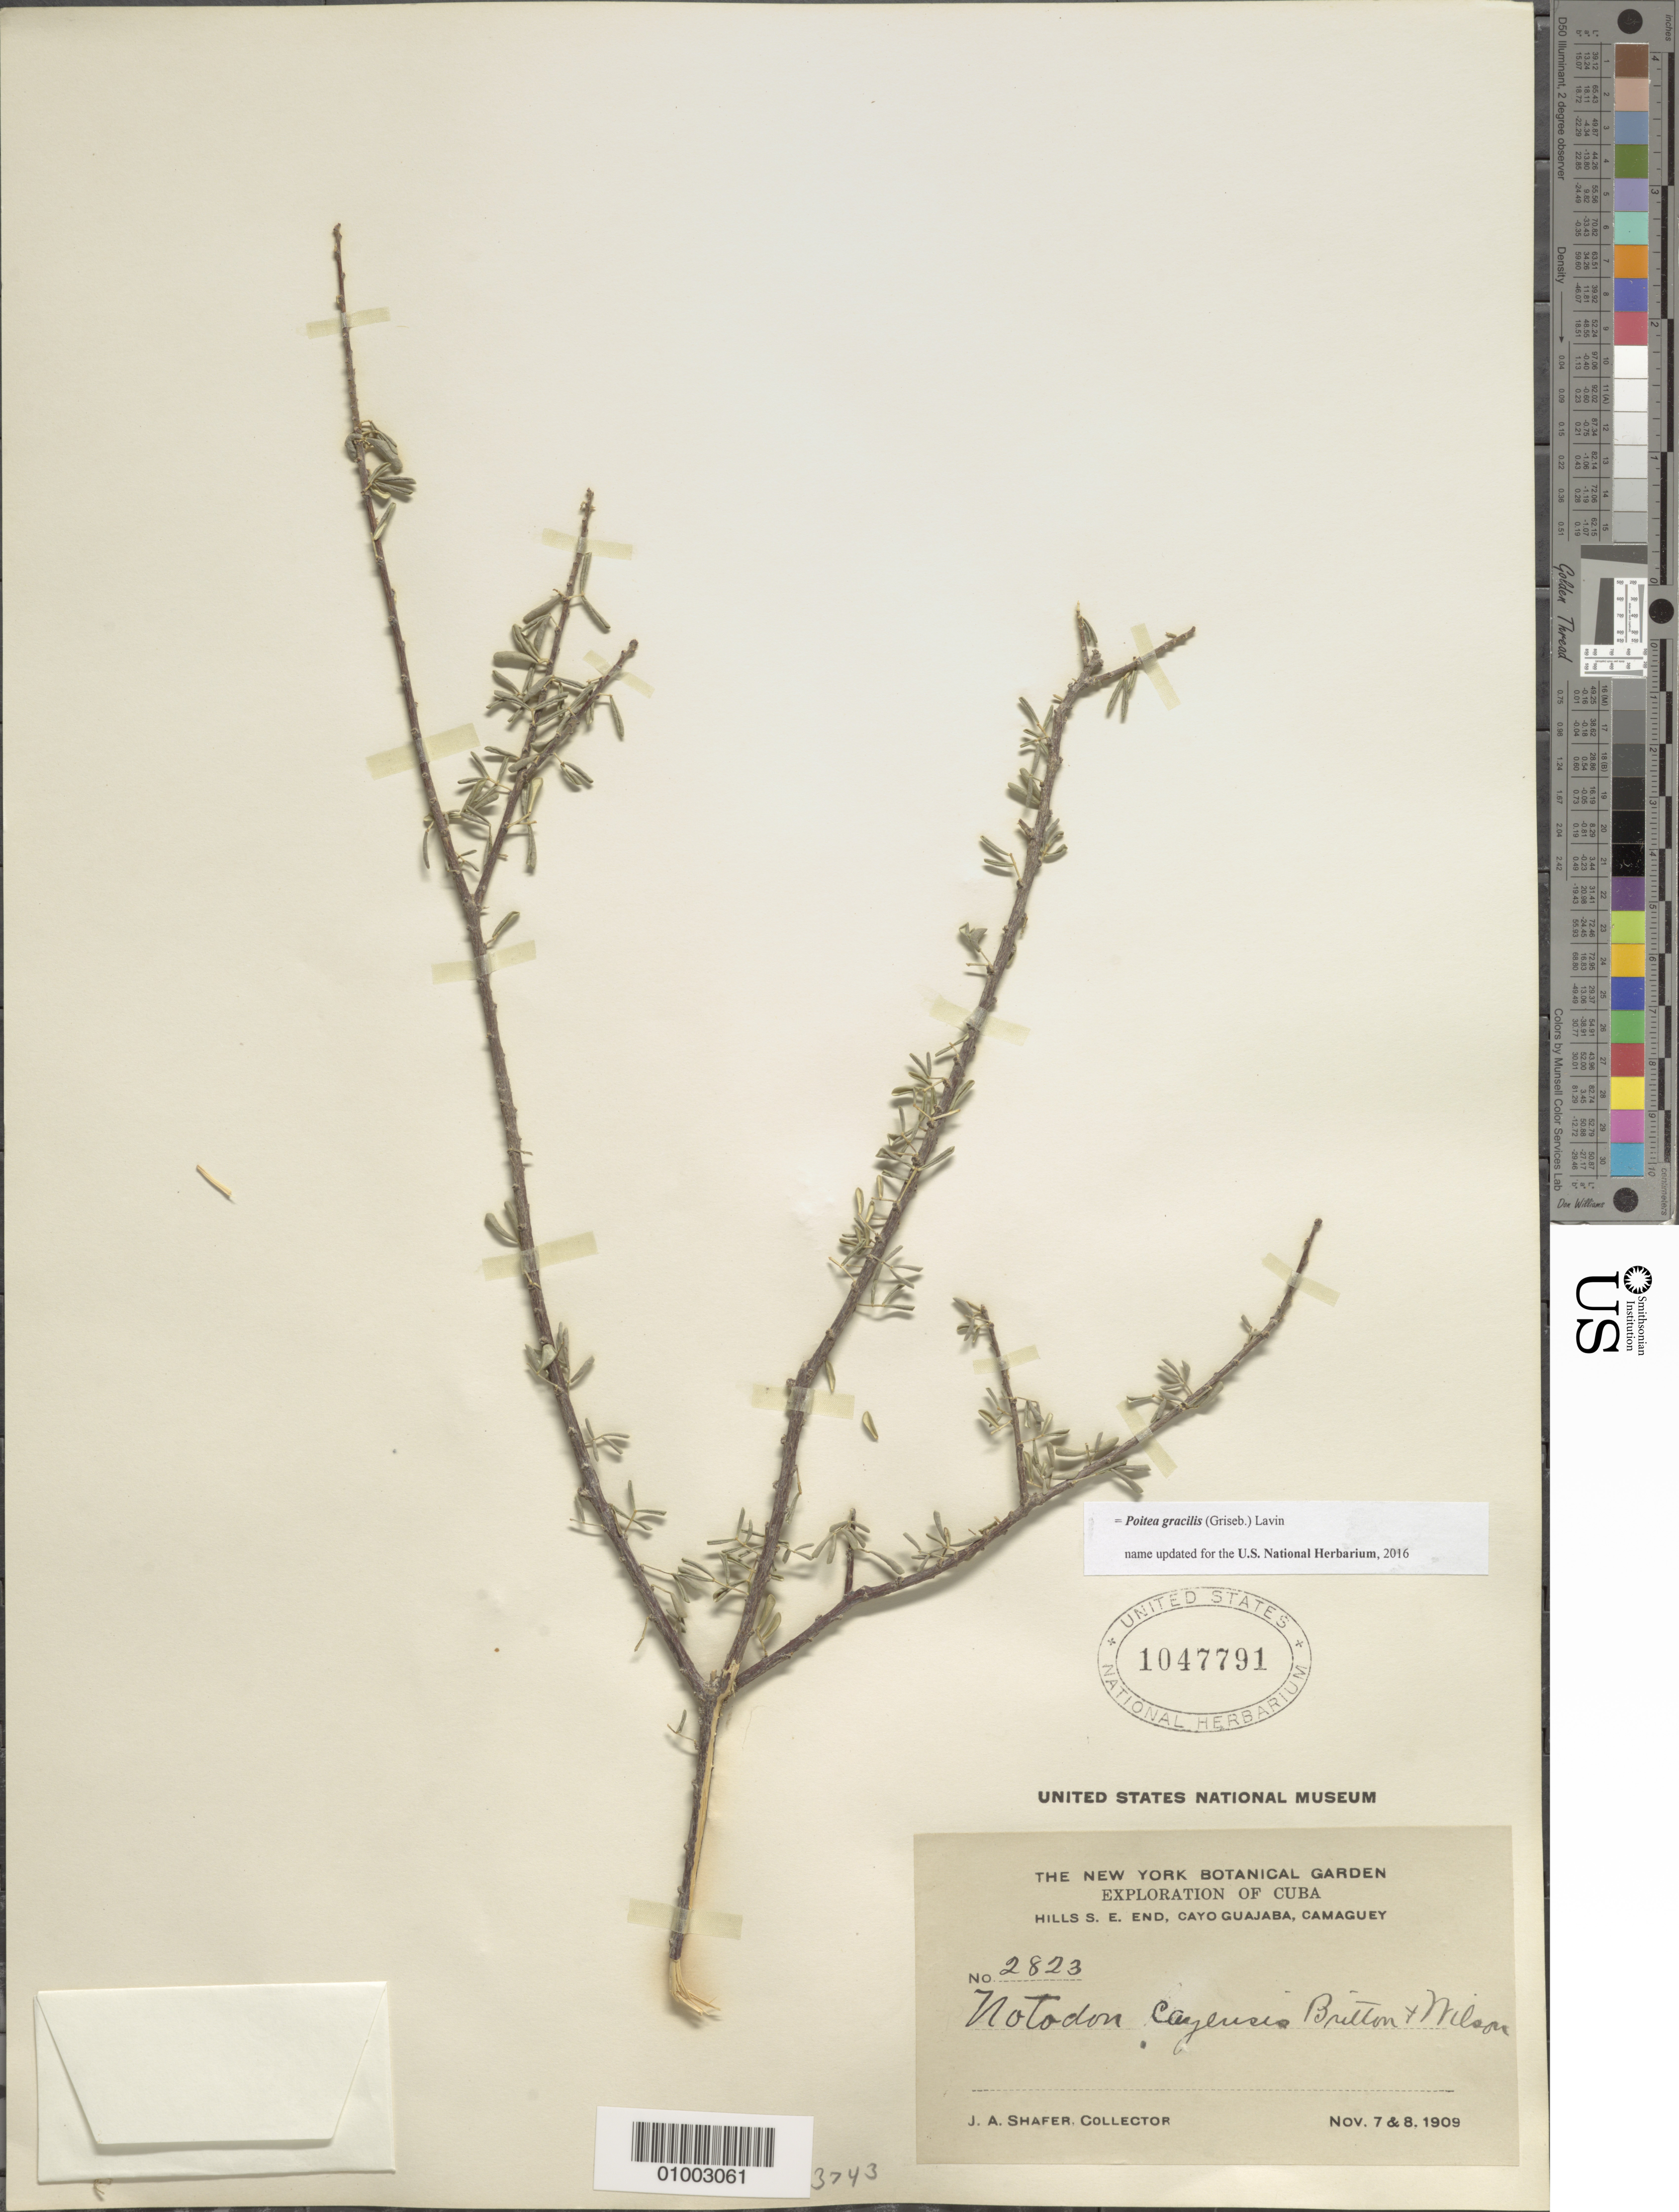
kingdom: Plantae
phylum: Tracheophyta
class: Magnoliopsida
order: Fabales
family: Fabaceae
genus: Poitea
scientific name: Poitea gracilis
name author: (Griseb.) Lavin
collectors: J. A. Shafer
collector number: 2823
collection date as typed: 07 Nov 1909 to 08 Nov 1909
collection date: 1909-11-07/1909-11-08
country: Cuba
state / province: Camagüey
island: Cuba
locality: Hills SE end, Cayo Guajaba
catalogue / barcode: US 1047791